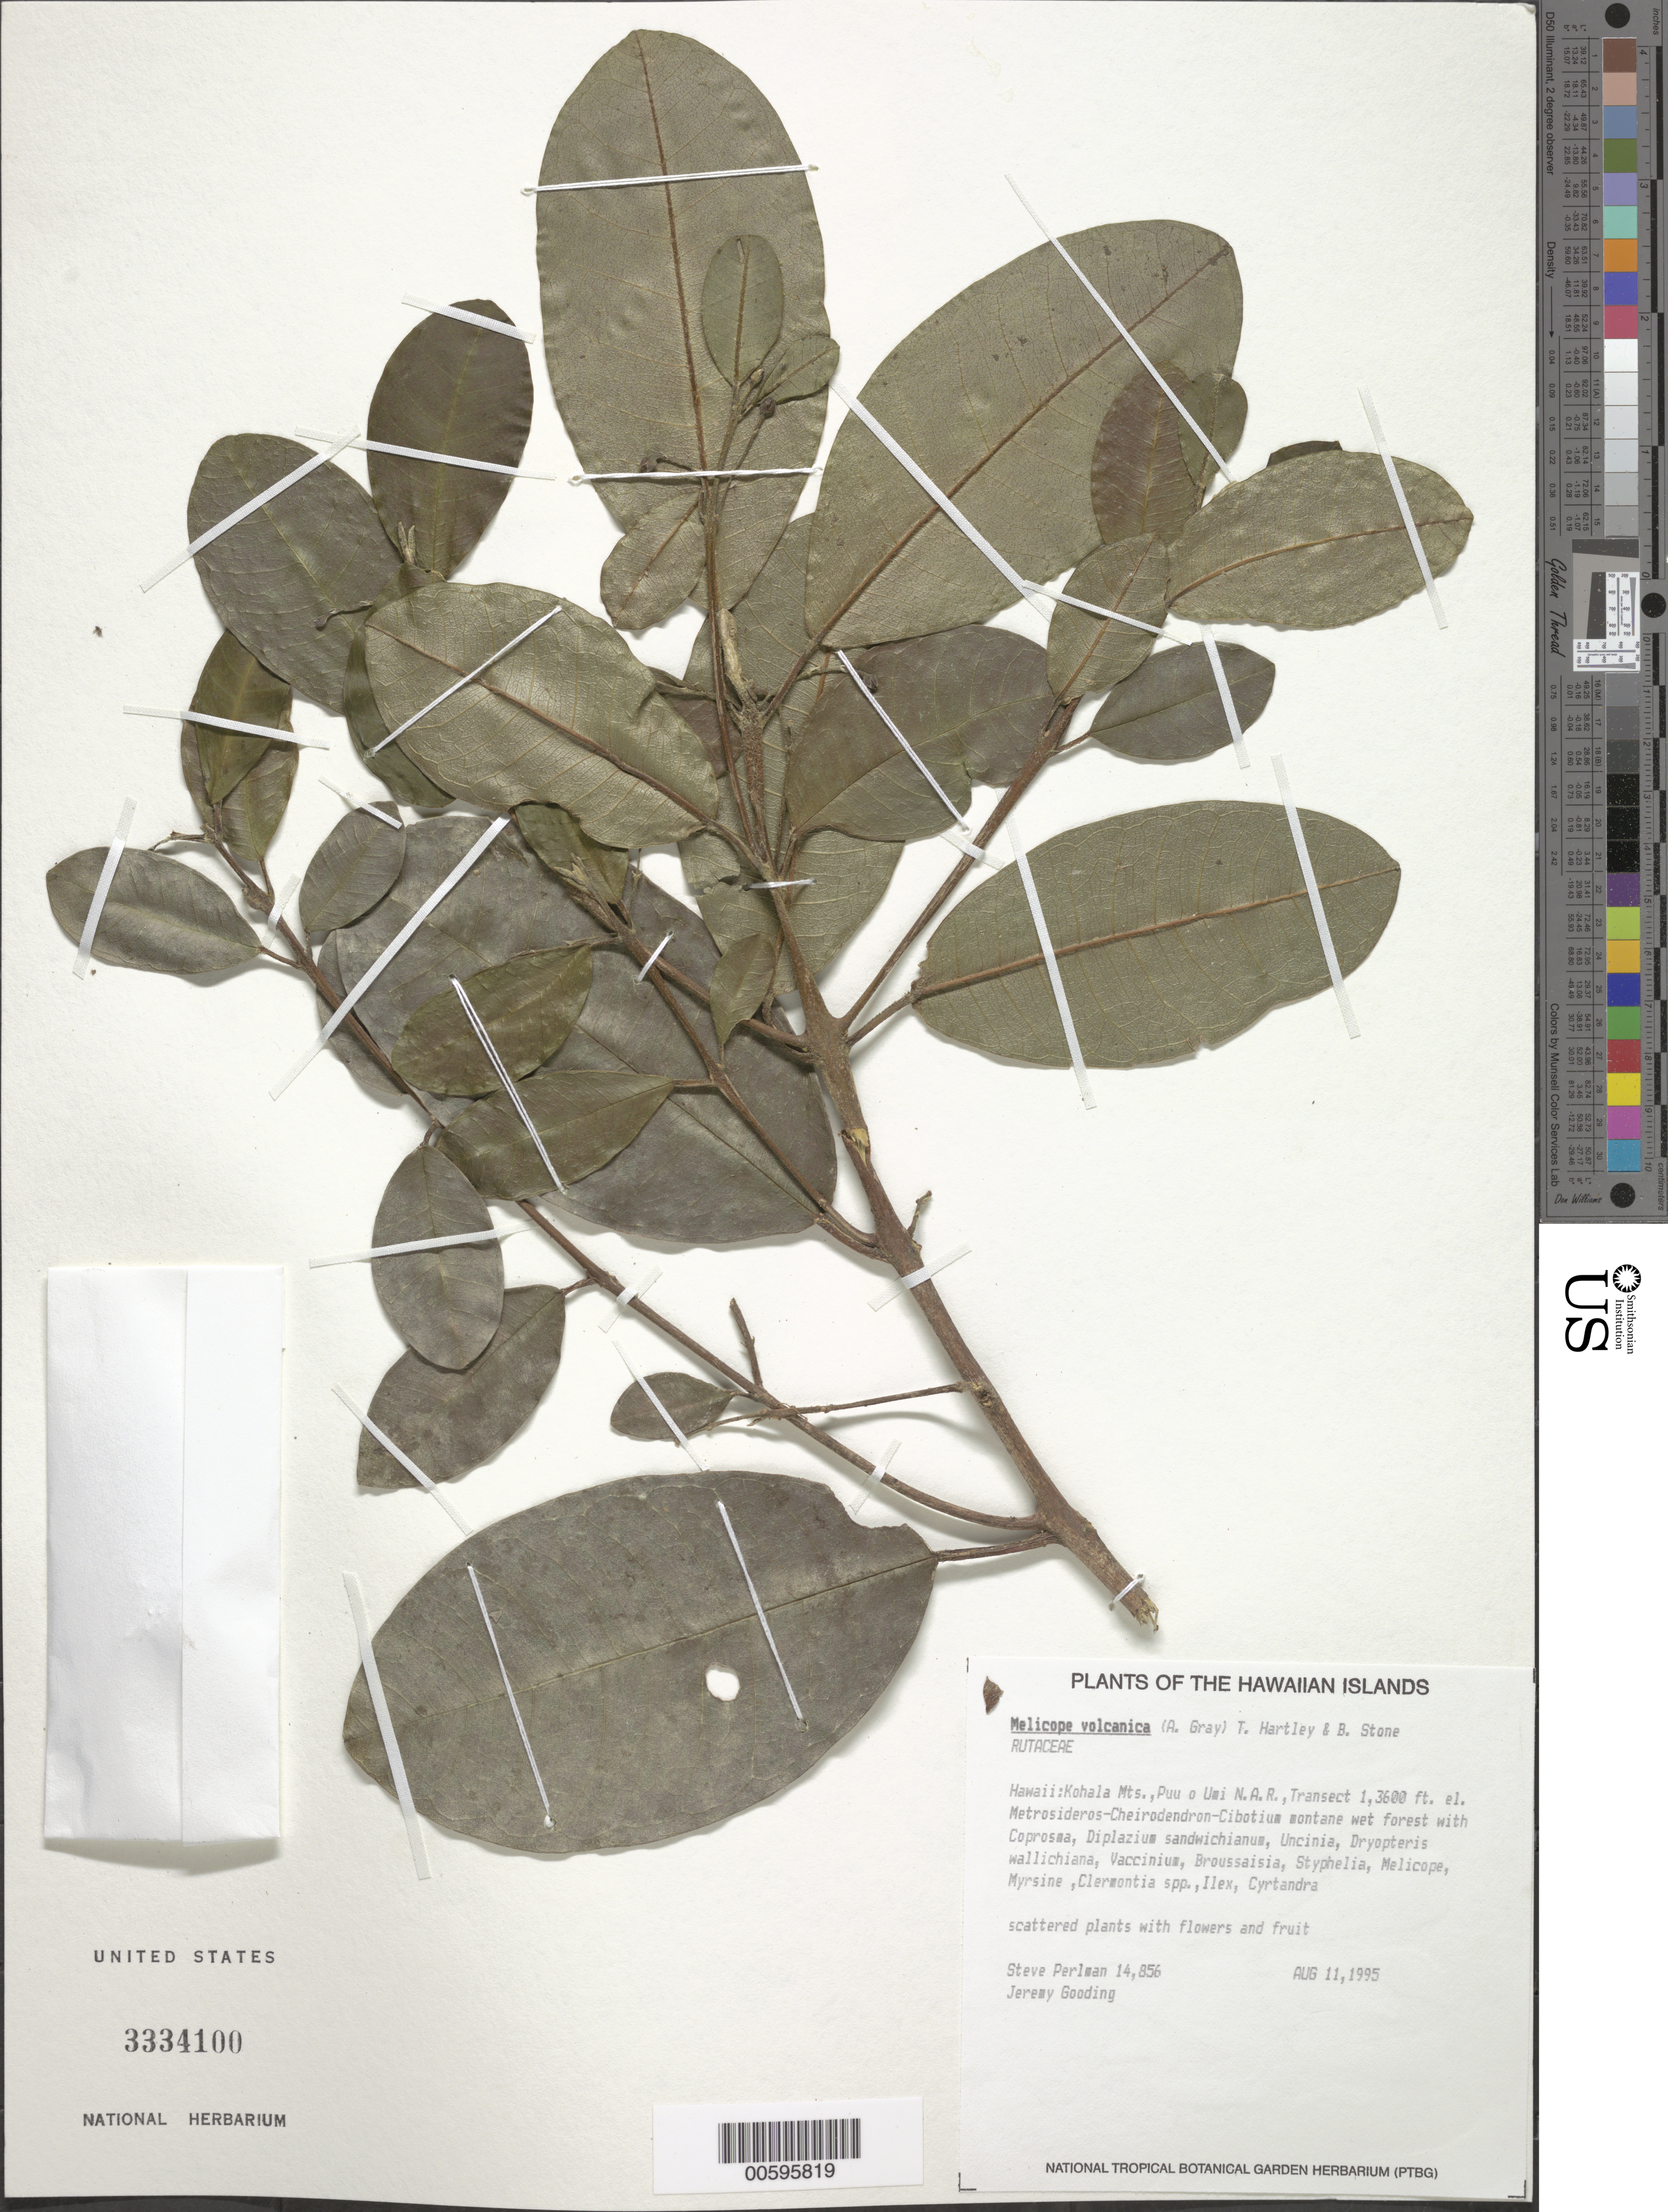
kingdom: Plantae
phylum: Tracheophyta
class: Magnoliopsida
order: Sapindales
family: Rutaceae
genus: Melicope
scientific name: Melicope volcanica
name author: (A. Gray) T.G. Hartley & B.C. Stone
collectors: S. P. Perlman & J. Gooding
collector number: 14856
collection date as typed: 11 Aug 1995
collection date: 1995-08-11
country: United States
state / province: Hawaii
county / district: Hawaii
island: Hawaii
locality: Kohala Mts, Puu o Umi N.A.R., Transect 1.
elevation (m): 1097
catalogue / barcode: US 3334100